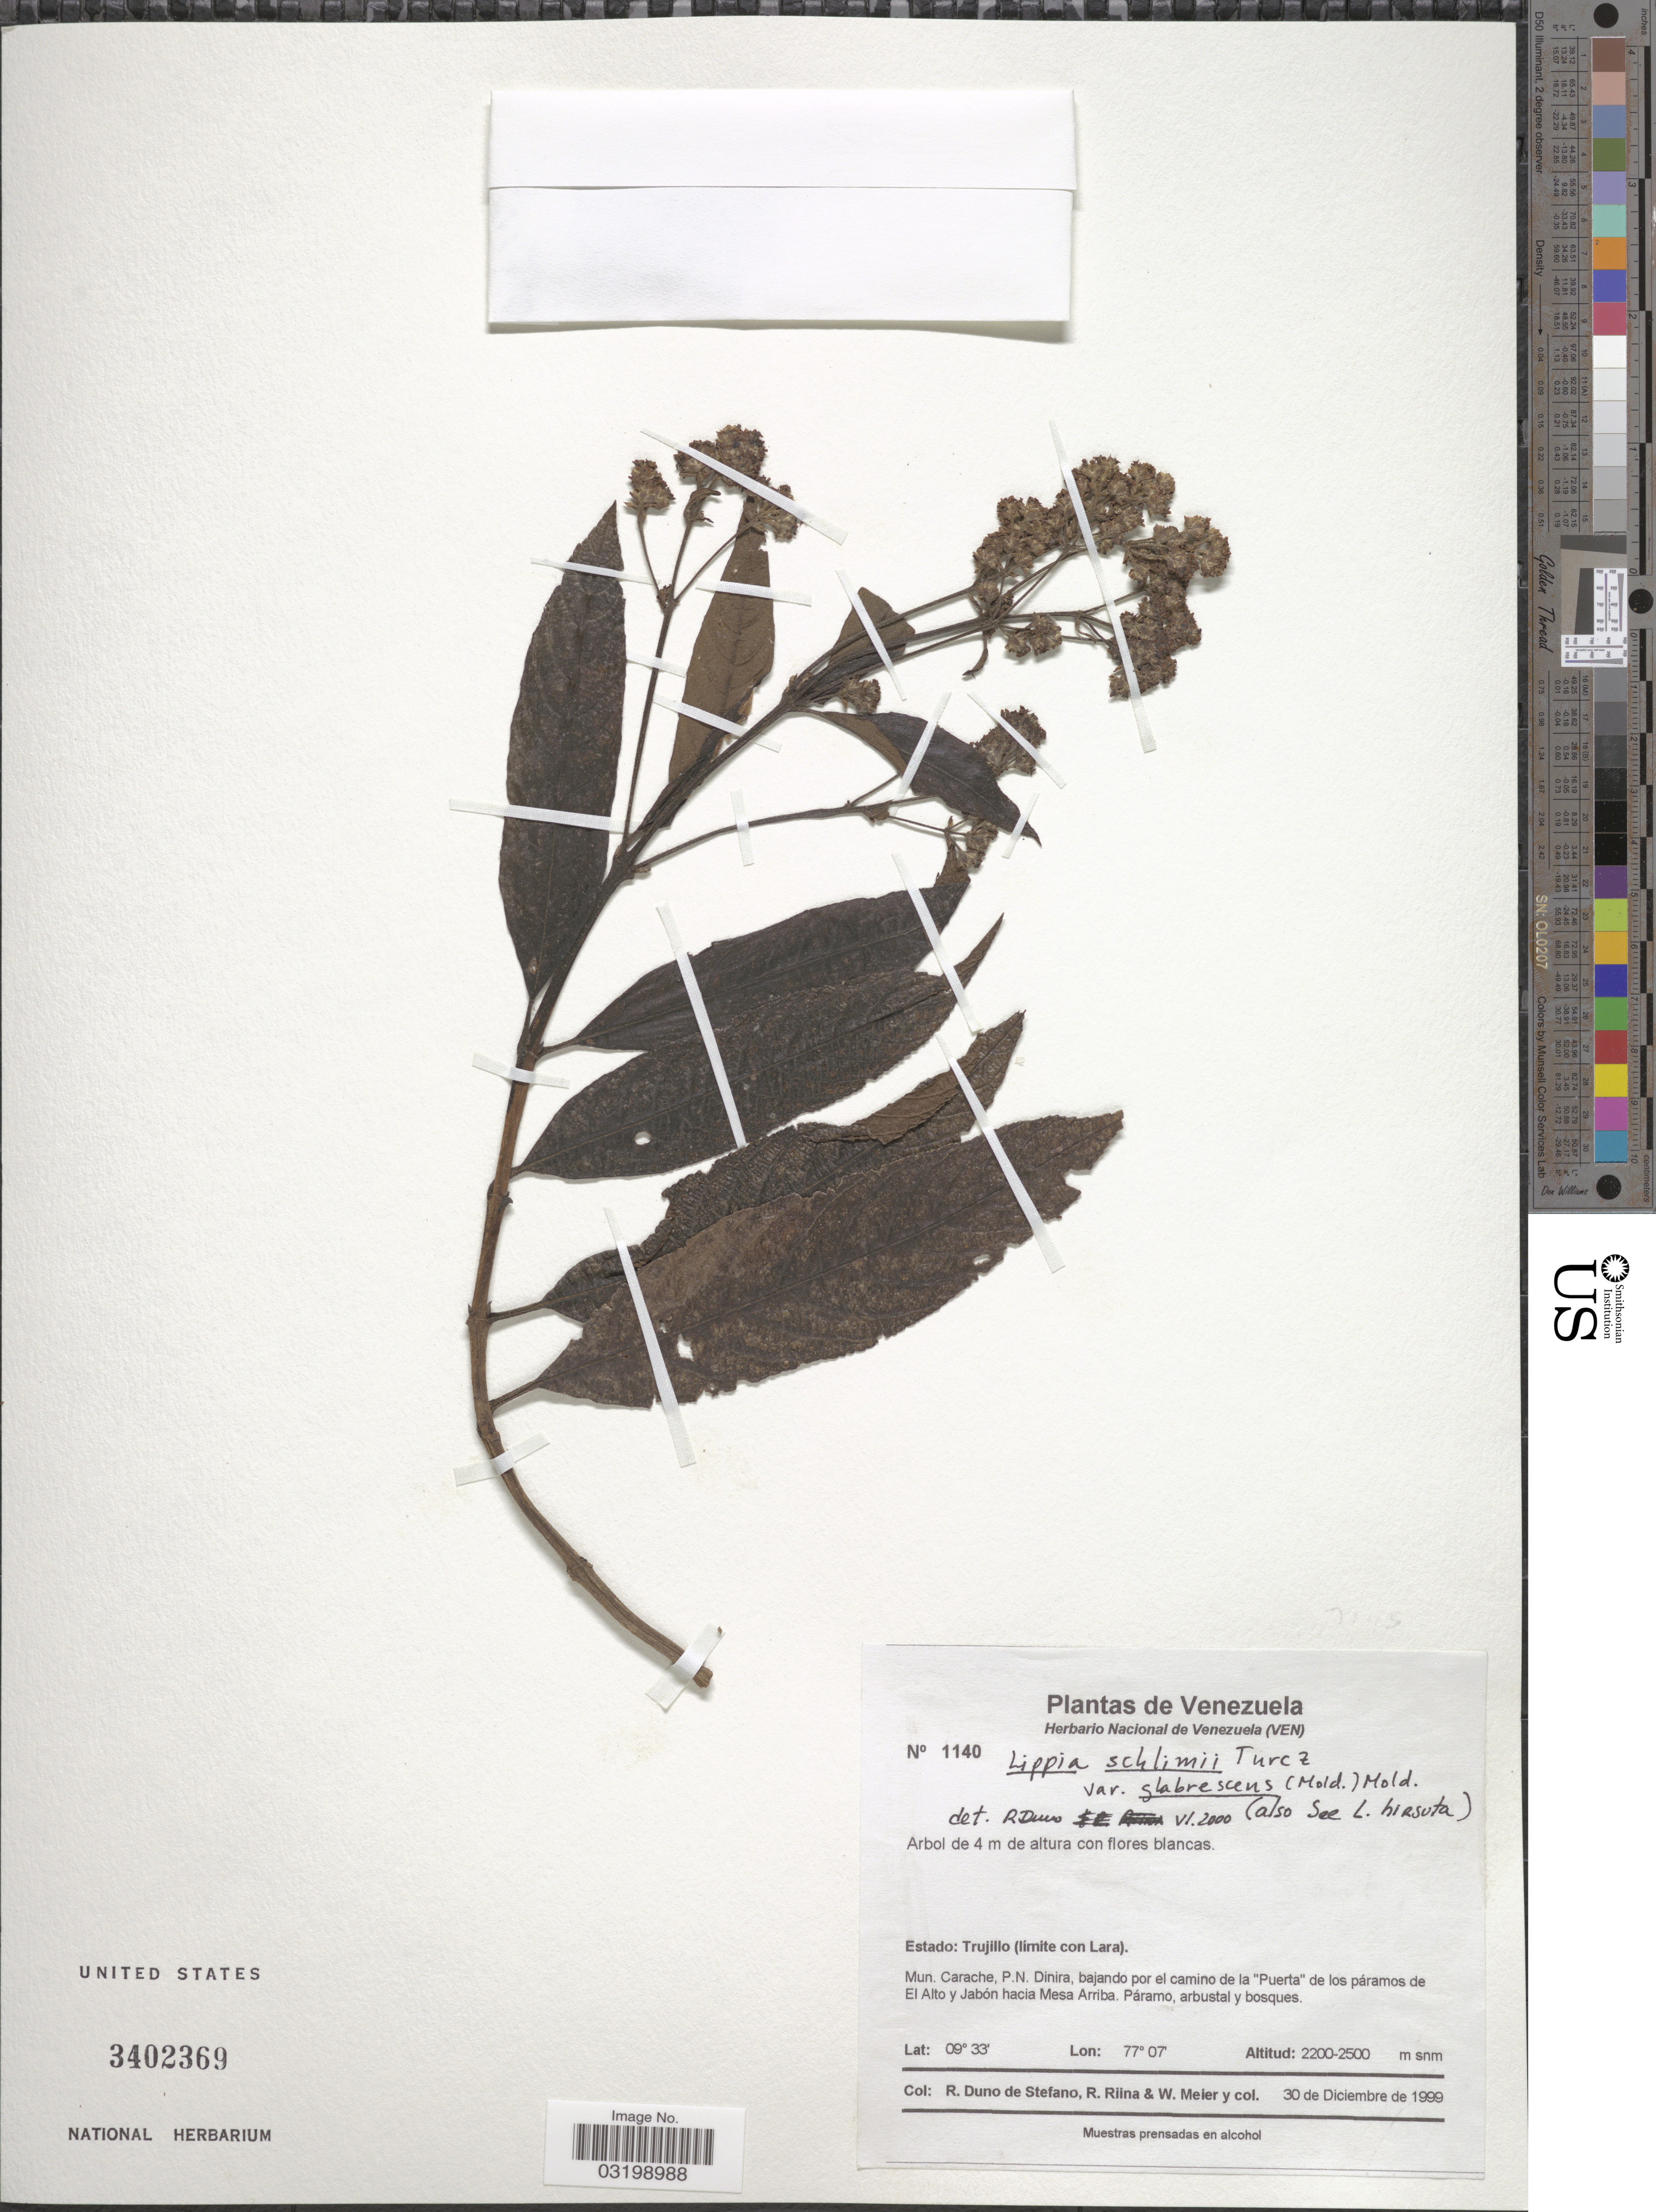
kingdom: Plantae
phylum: Tracheophyta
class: Magnoliopsida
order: Lamiales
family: Verbenaceae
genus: Lippia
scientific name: Lippia hirsuta var. glabrescens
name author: Moldenke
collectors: R. Duno de Stefano, R. Riina, W. Meier & W. Colenso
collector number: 1140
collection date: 1999-12-30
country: Venezuela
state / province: Trujillo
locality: Estado: Trujillo (límite con Lara). Mun. Carache, P.N. Dinira, bajando por el camino de la "Puerta" de los páramos de El Alto y Jabón hacia Mesa Arriba.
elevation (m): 2200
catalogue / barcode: US 3402369